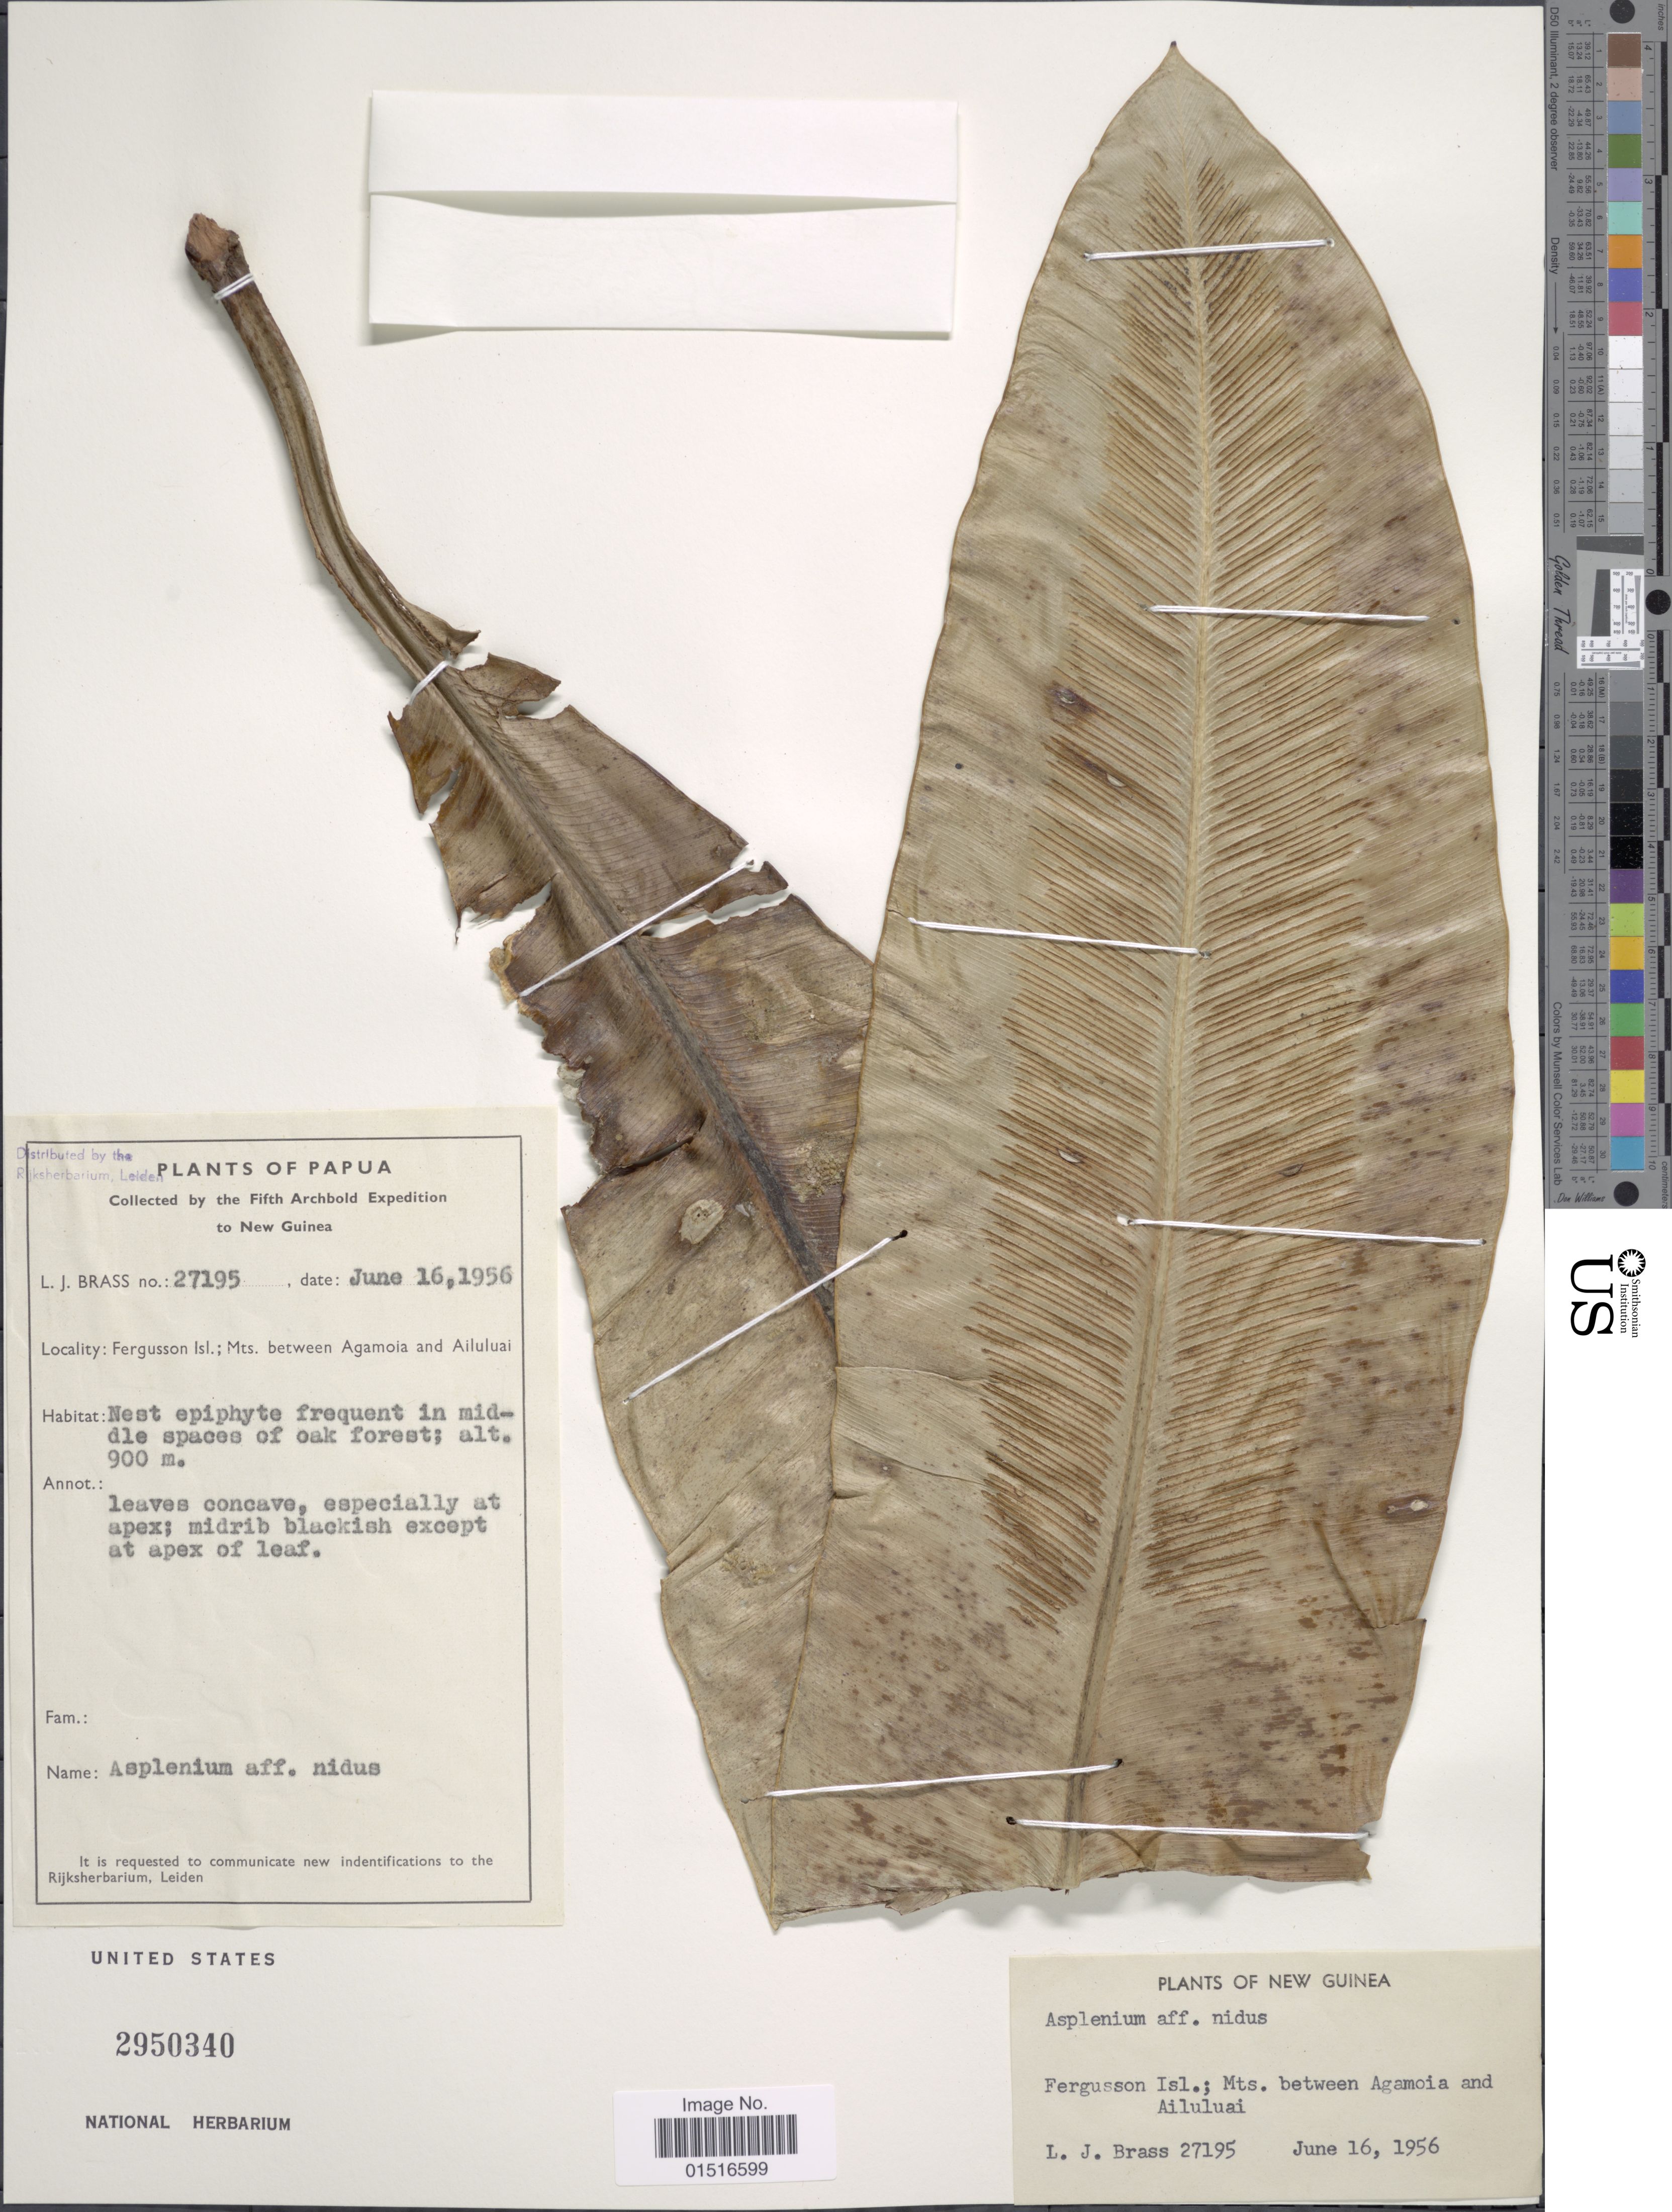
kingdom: Plantae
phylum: Tracheophyta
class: Polypodiopsida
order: Polypodiales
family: Aspleniaceae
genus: Asplenium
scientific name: Asplenium nidus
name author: L.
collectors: L. J. Brass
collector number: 27195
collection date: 1956-06-16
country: Papua New Guinea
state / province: Milne Bay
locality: New Guinea, Fergusson Isl.; Mts. between Agamoia and Ailuluai, Papua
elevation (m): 900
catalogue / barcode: US 2950340